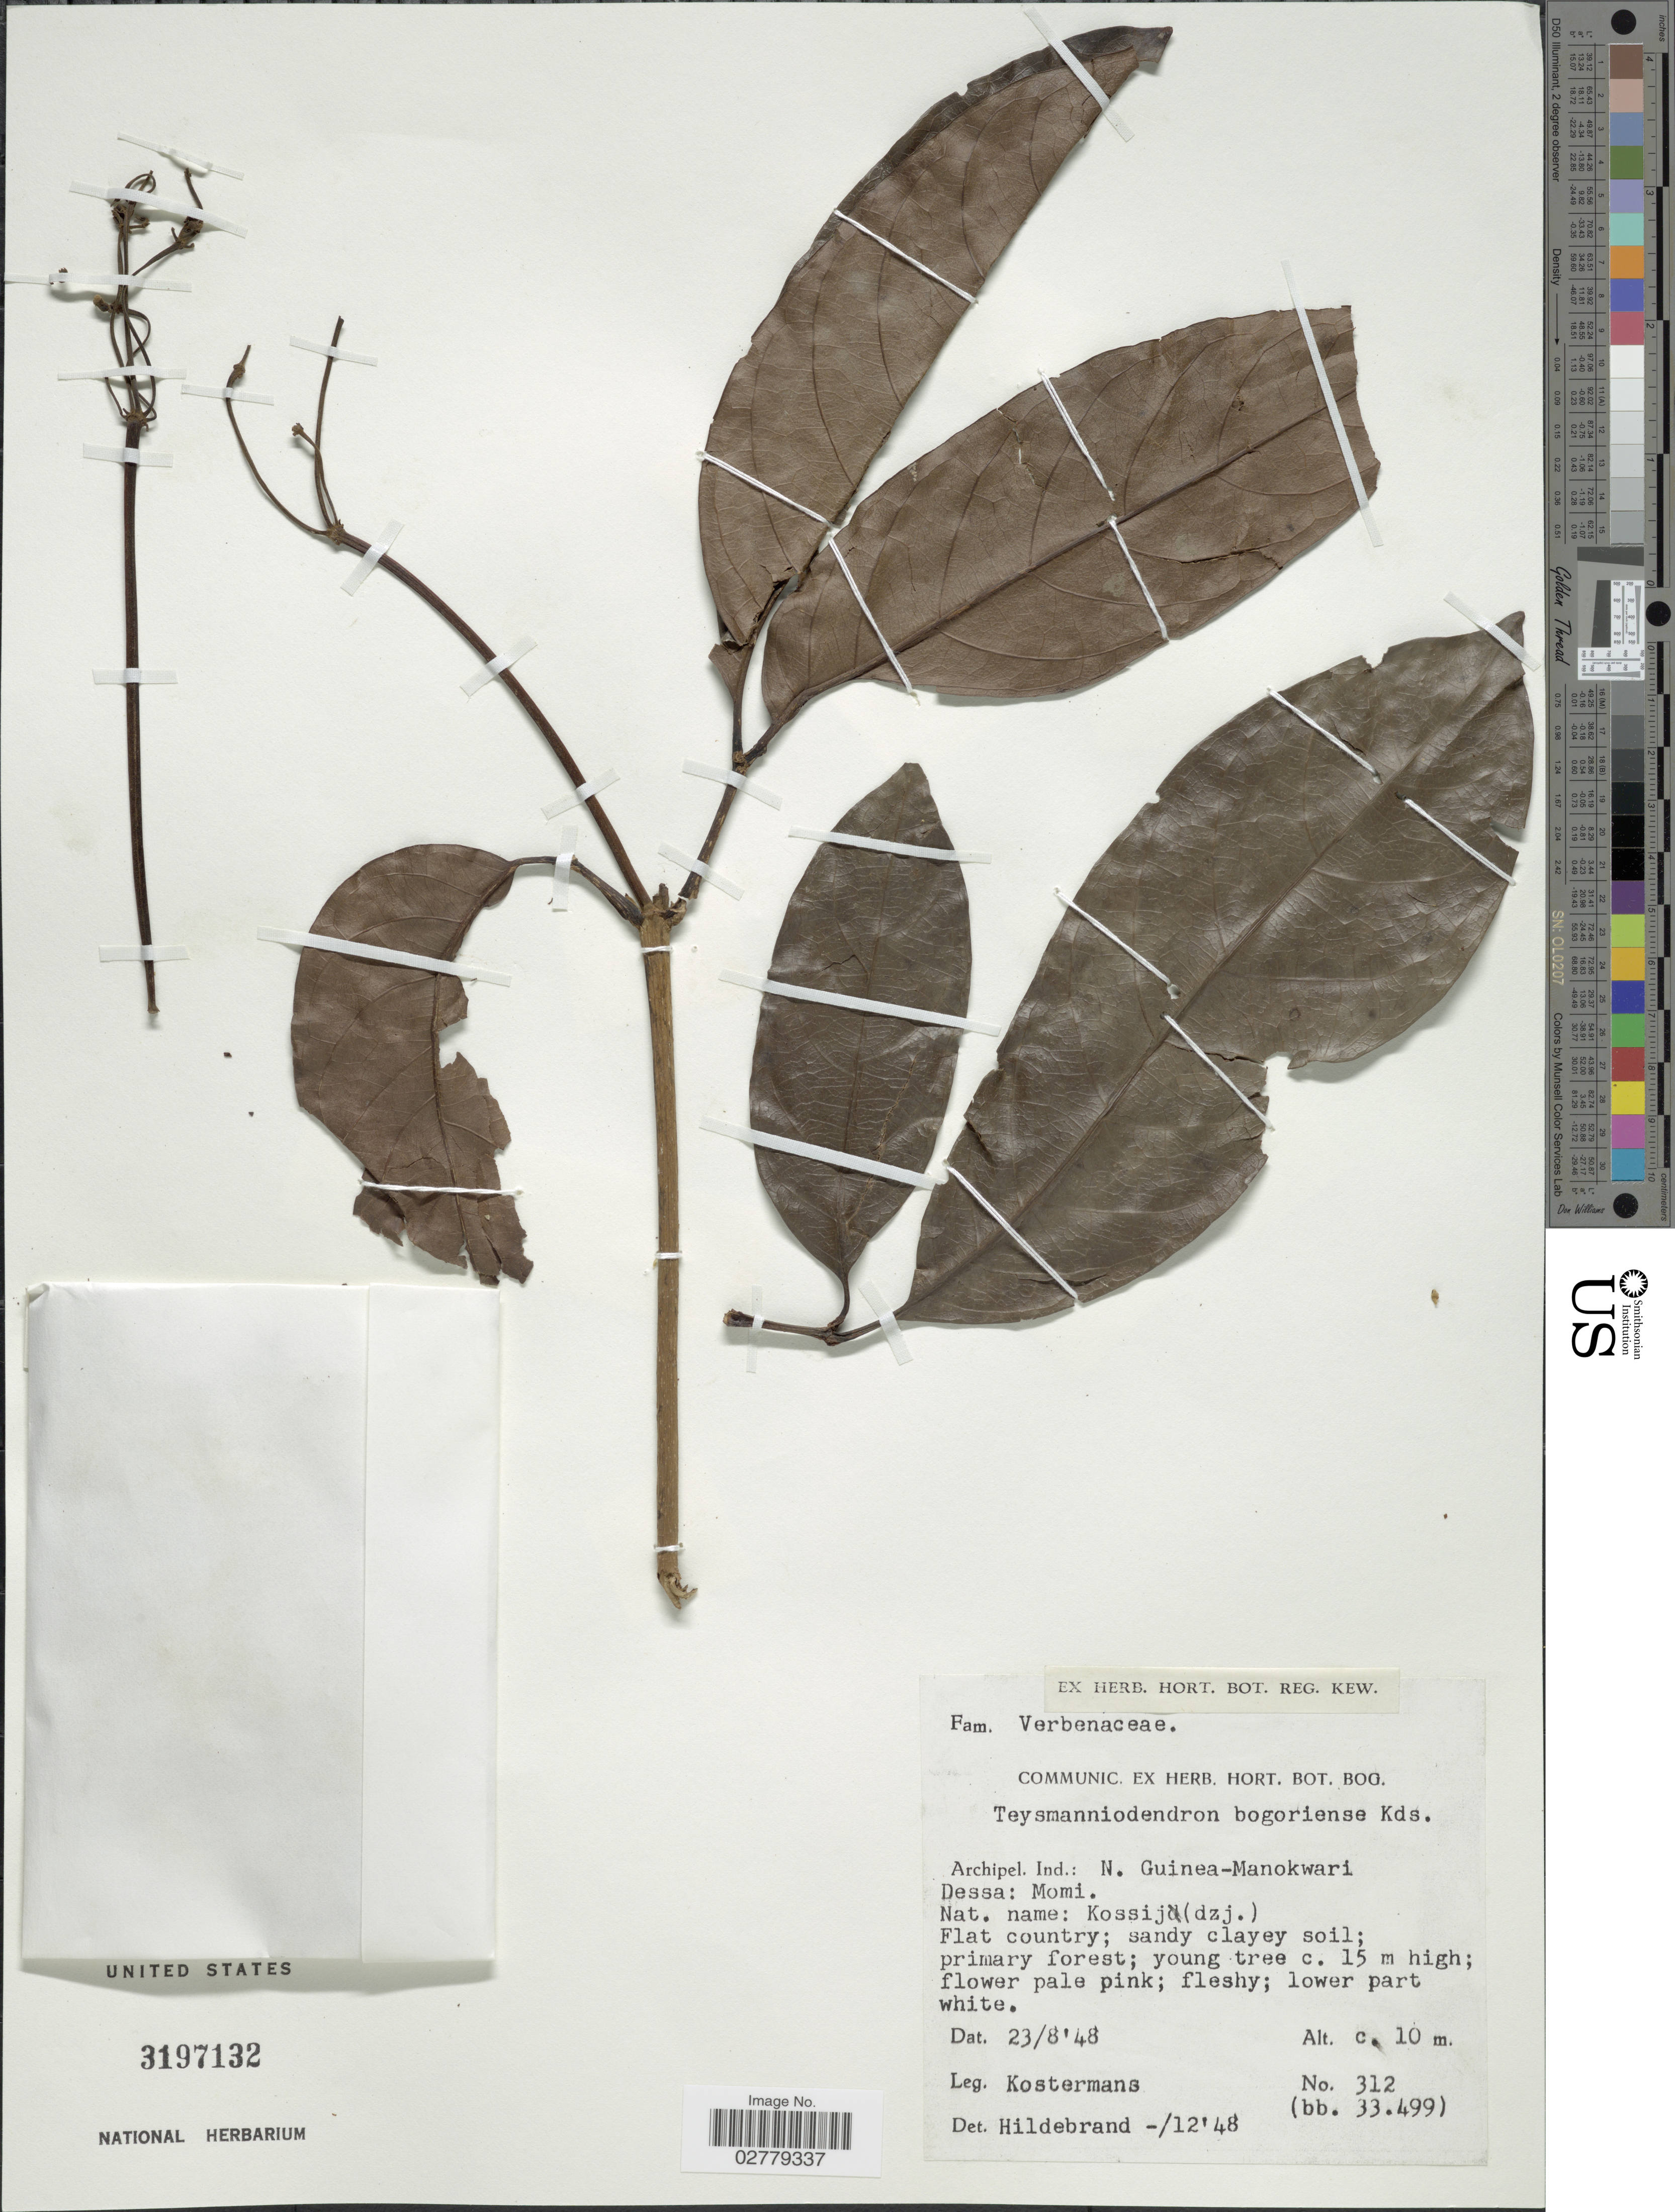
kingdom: Plantae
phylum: Tracheophyta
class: Magnoliopsida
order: Lamiales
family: Lamiaceae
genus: Teijsmanniodendron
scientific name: Teijsmanniodendron bogoriense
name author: Koord.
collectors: Kostermans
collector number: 312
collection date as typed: Transcribed d/m/y: 23/8/48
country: Indonesia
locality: N. Guinea-Manokwari.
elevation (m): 10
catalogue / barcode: US 3197132